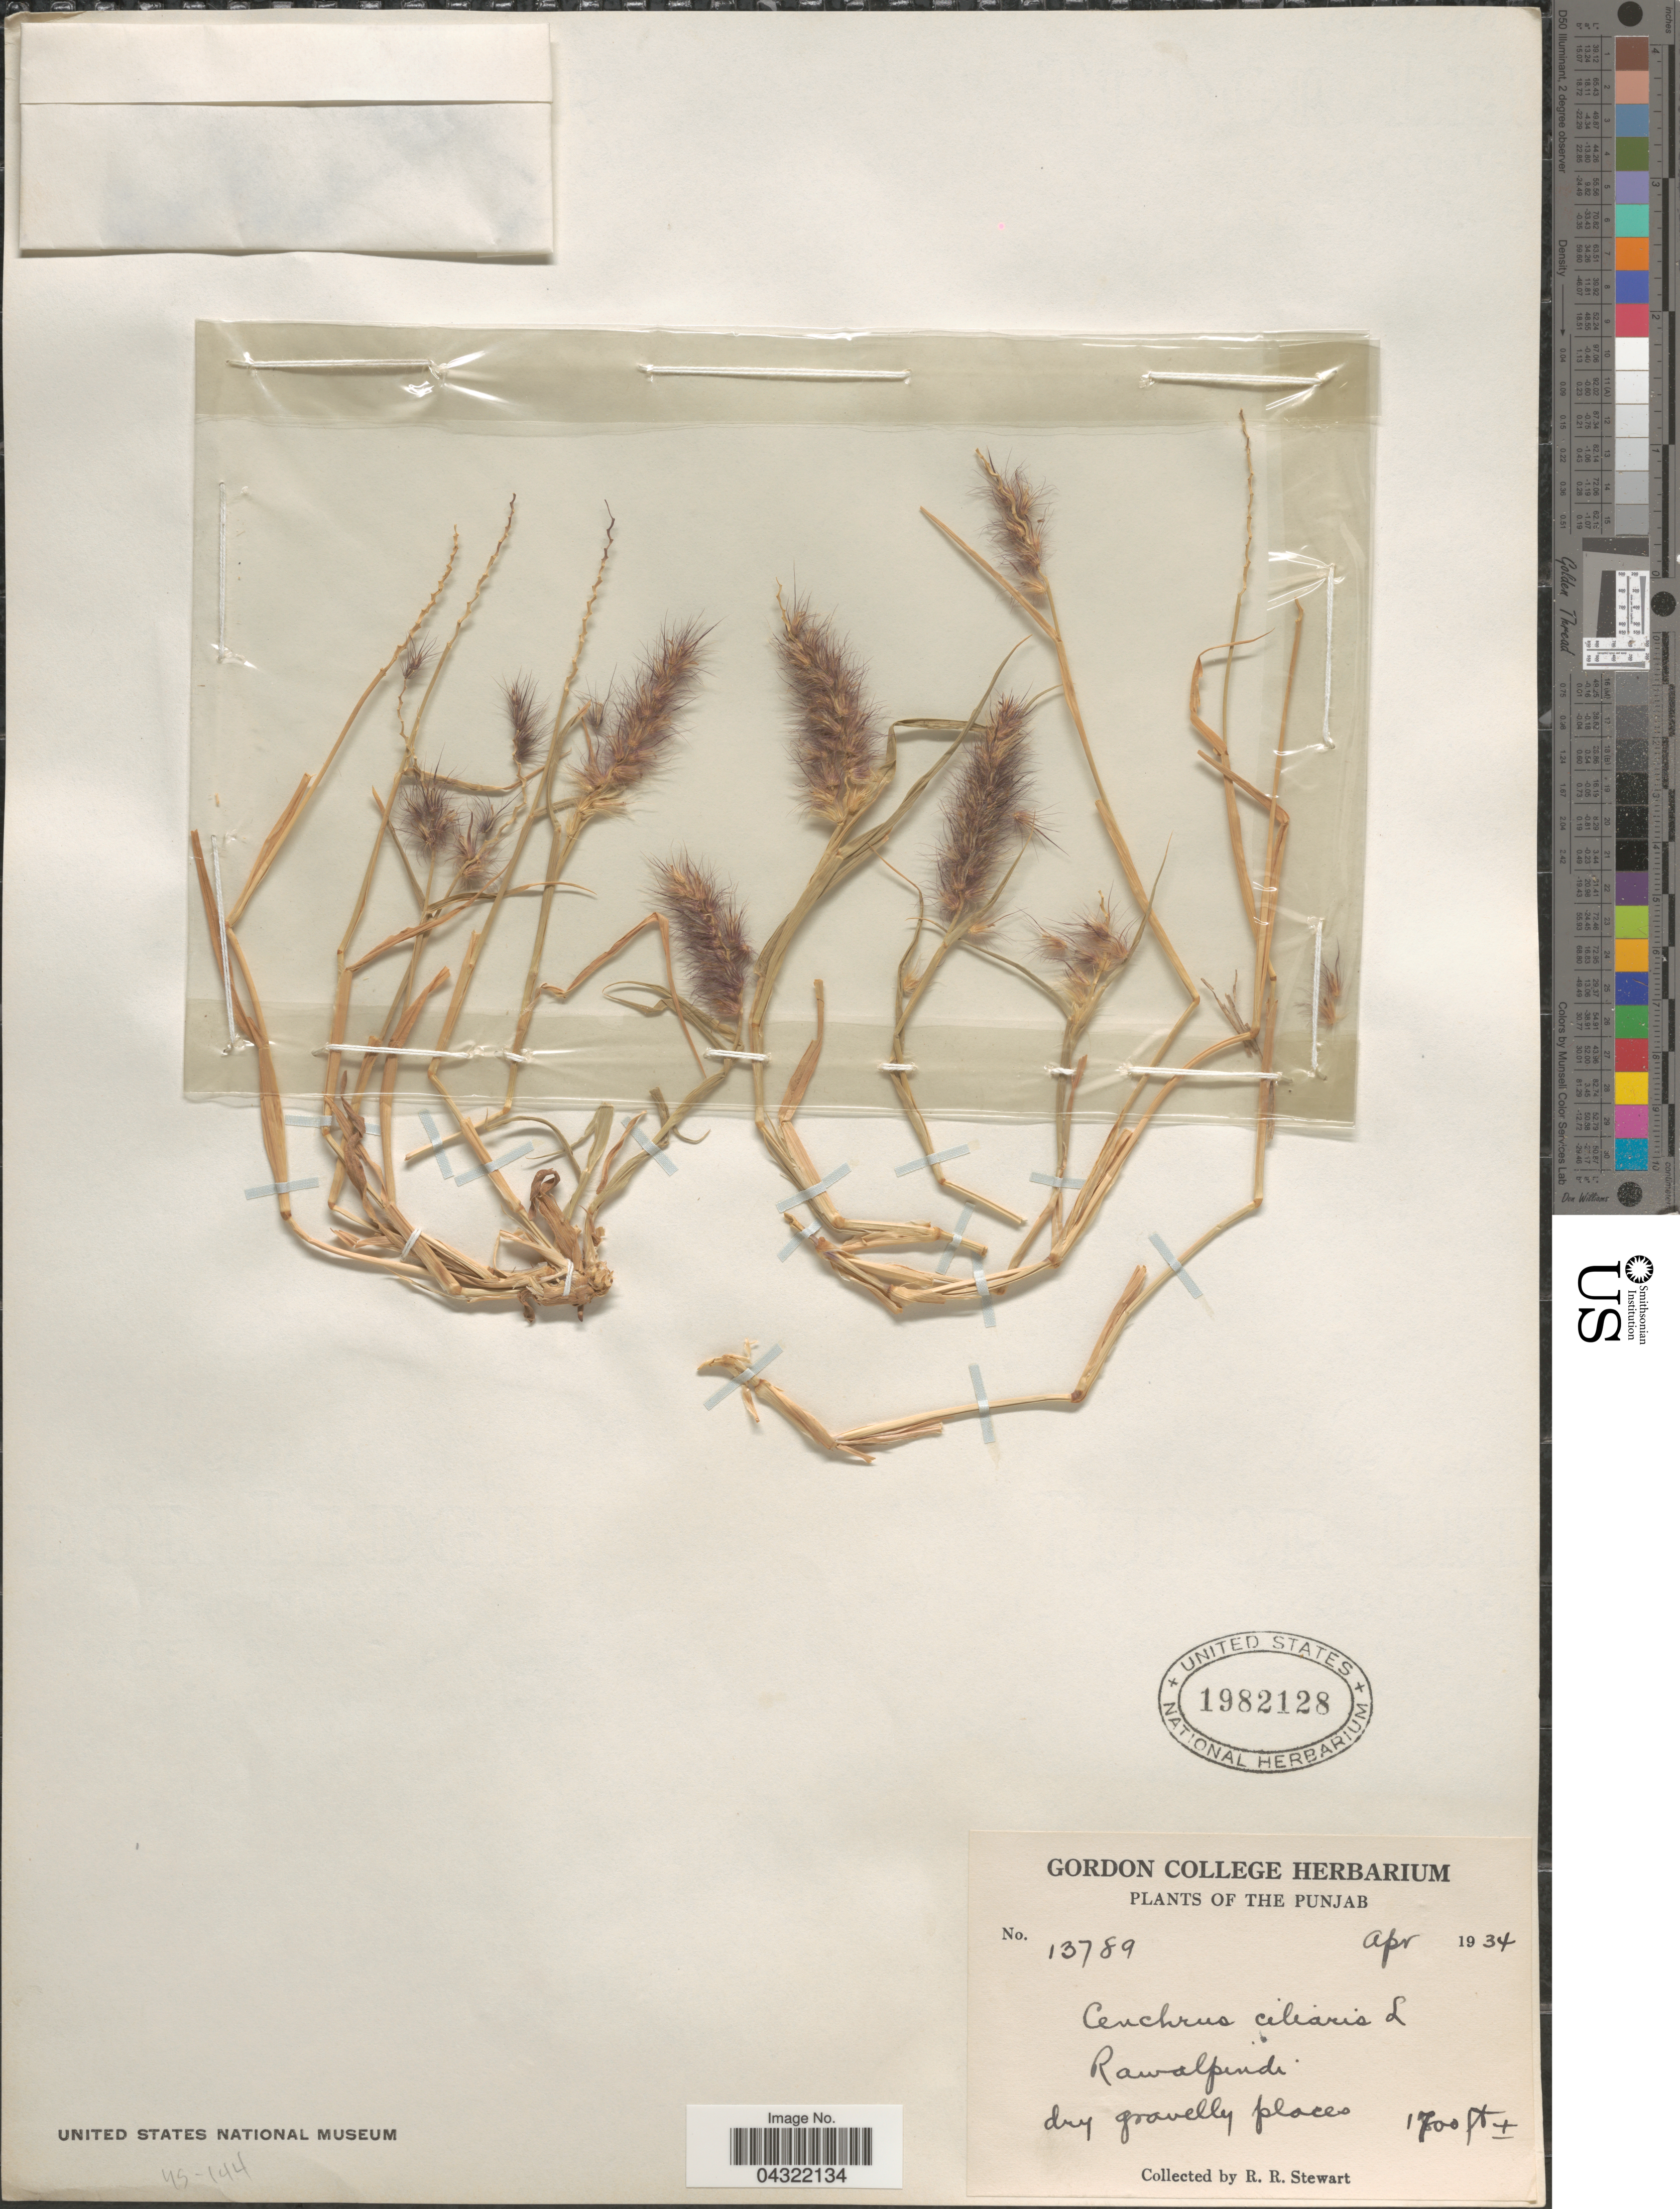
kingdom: Plantae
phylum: Tracheophyta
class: Liliopsida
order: Poales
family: Poaceae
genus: Cenchrus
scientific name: Cenchrus ciliaris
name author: L.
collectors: R. Stewart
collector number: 13789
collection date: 1934-04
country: Pakistan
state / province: Punjab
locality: The Punjab. Rawalpindi.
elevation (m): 518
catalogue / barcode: US 1982128